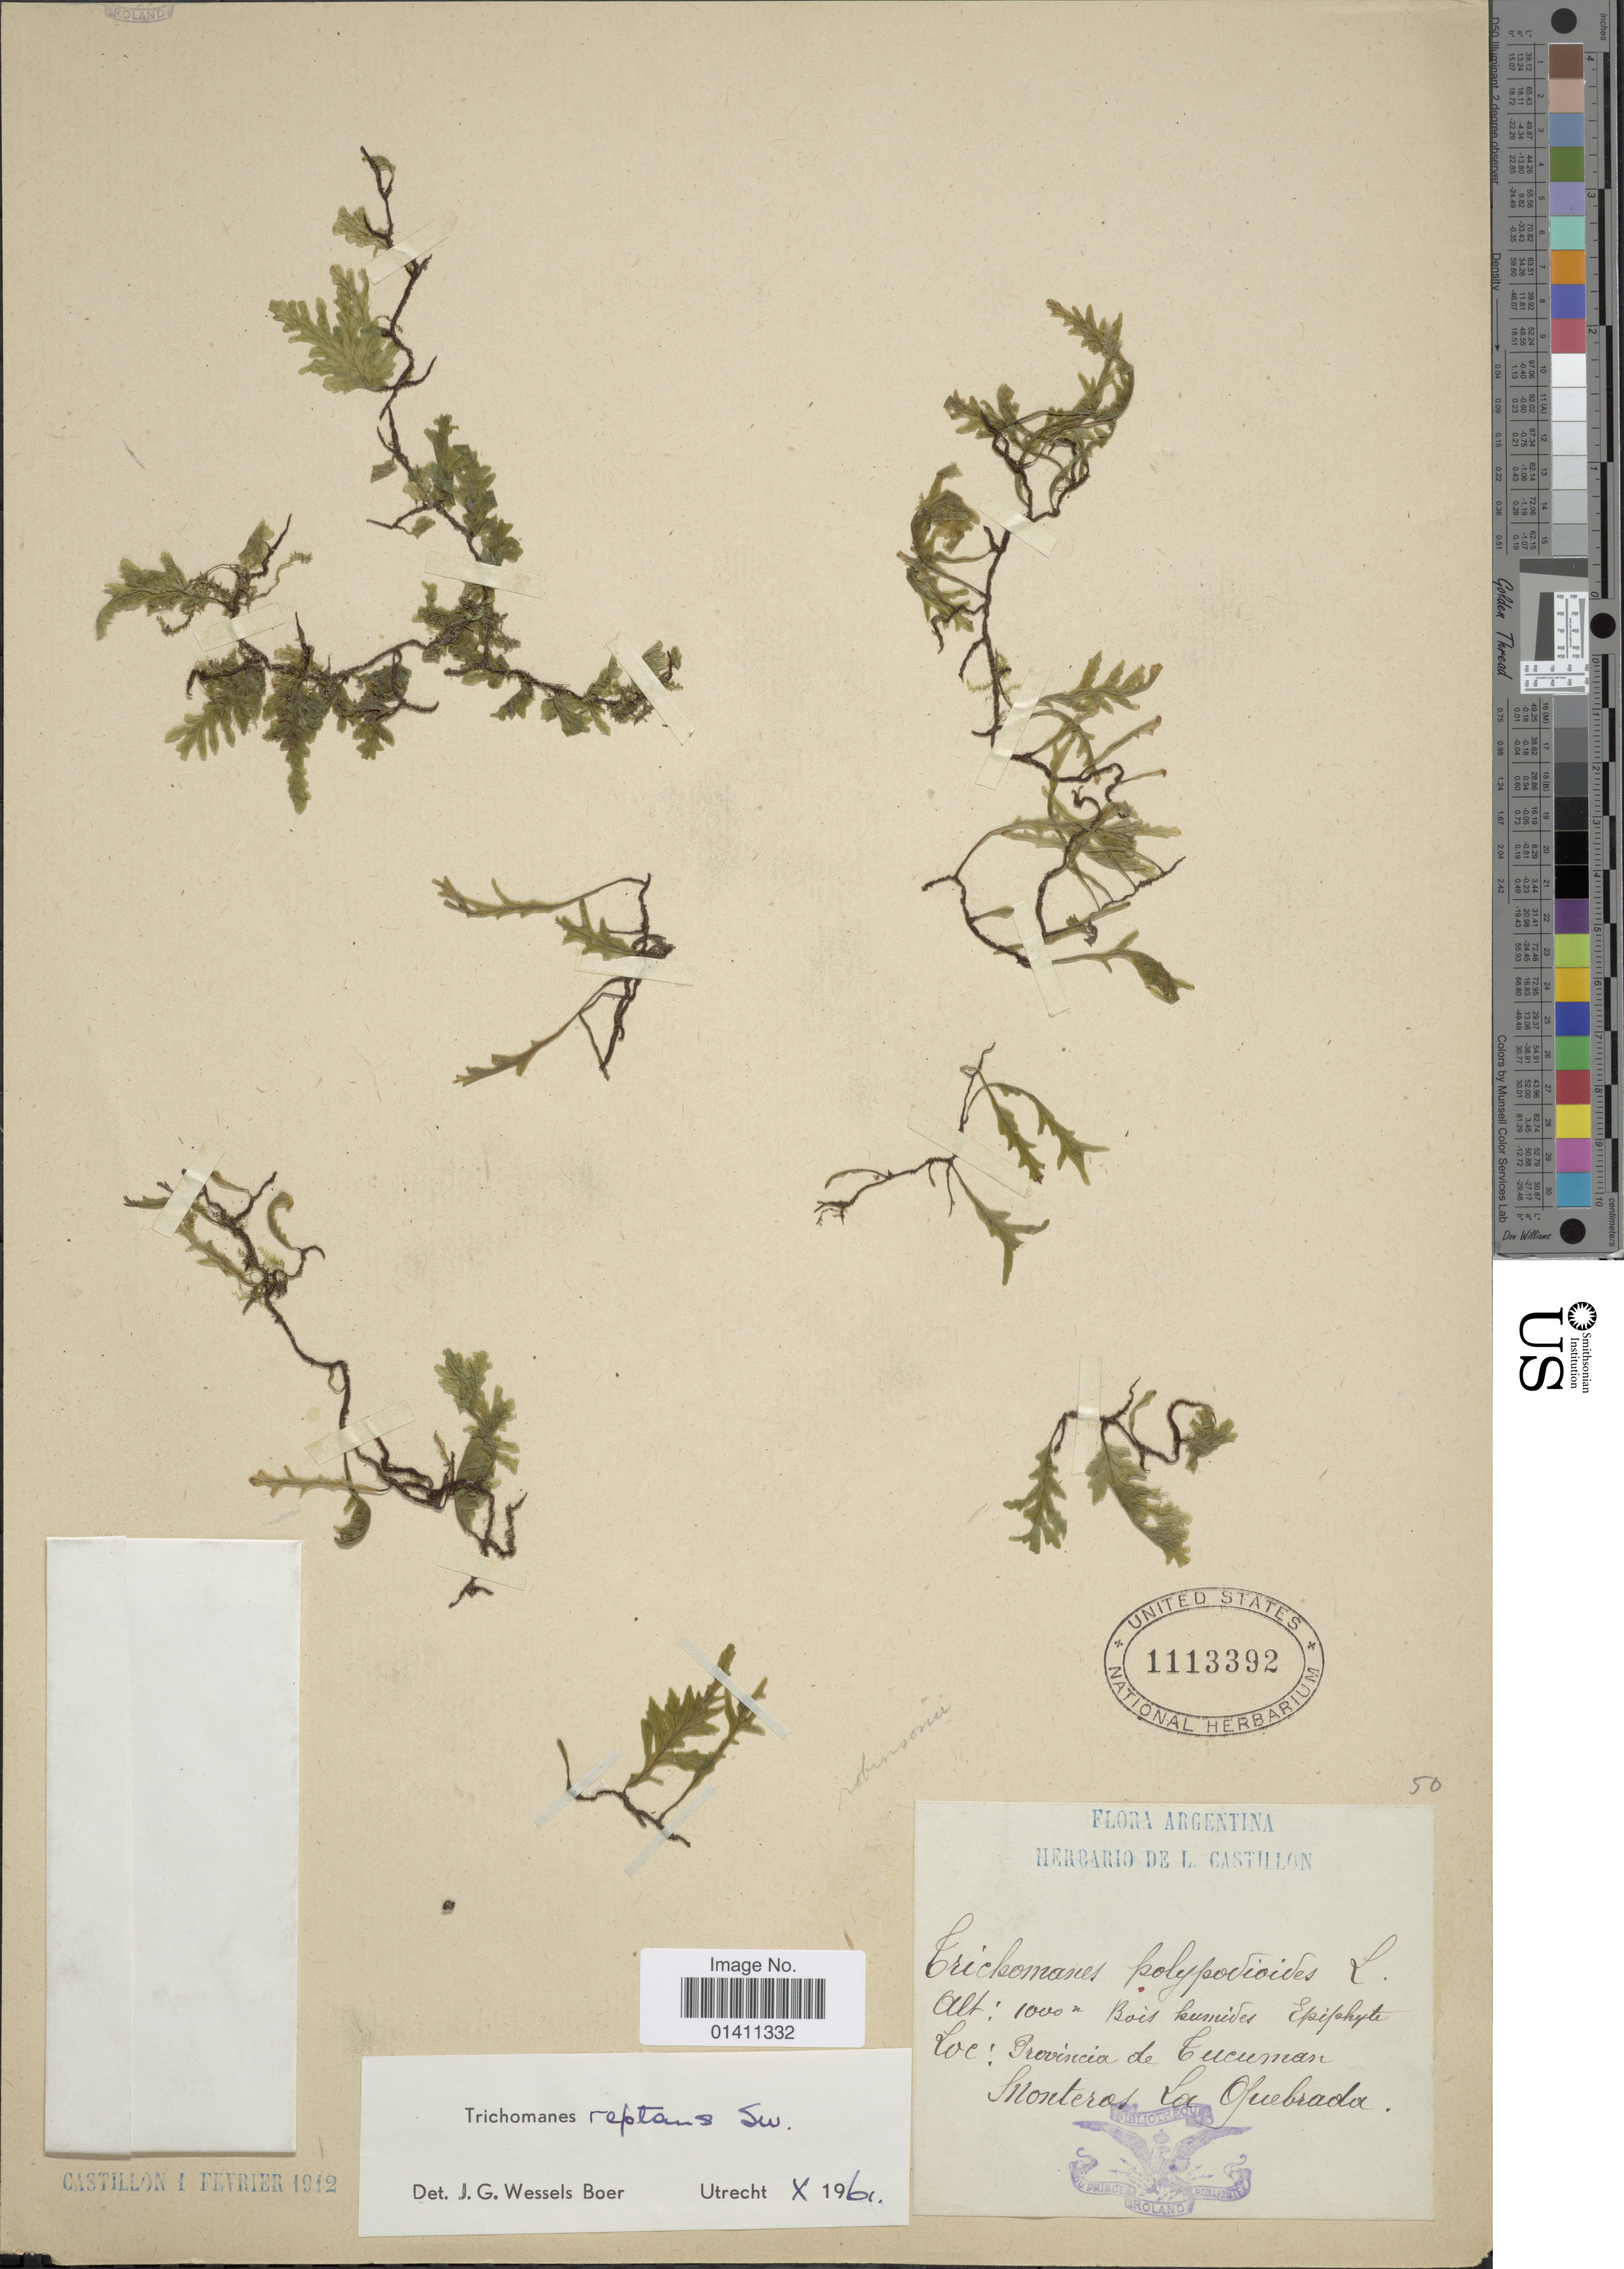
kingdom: Plantae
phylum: Tracheophyta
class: Polypodiopsida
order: Hymenophyllales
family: Hymenophyllaceae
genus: Didymoglossum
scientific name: Didymoglossum reptans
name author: (Sw.) C. Presl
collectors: ex herb. L. Castillon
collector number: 50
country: Argentina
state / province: Tucuman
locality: Provincia de Tucuman. Monteros La Quebrada.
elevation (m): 1000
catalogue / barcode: US 1113392